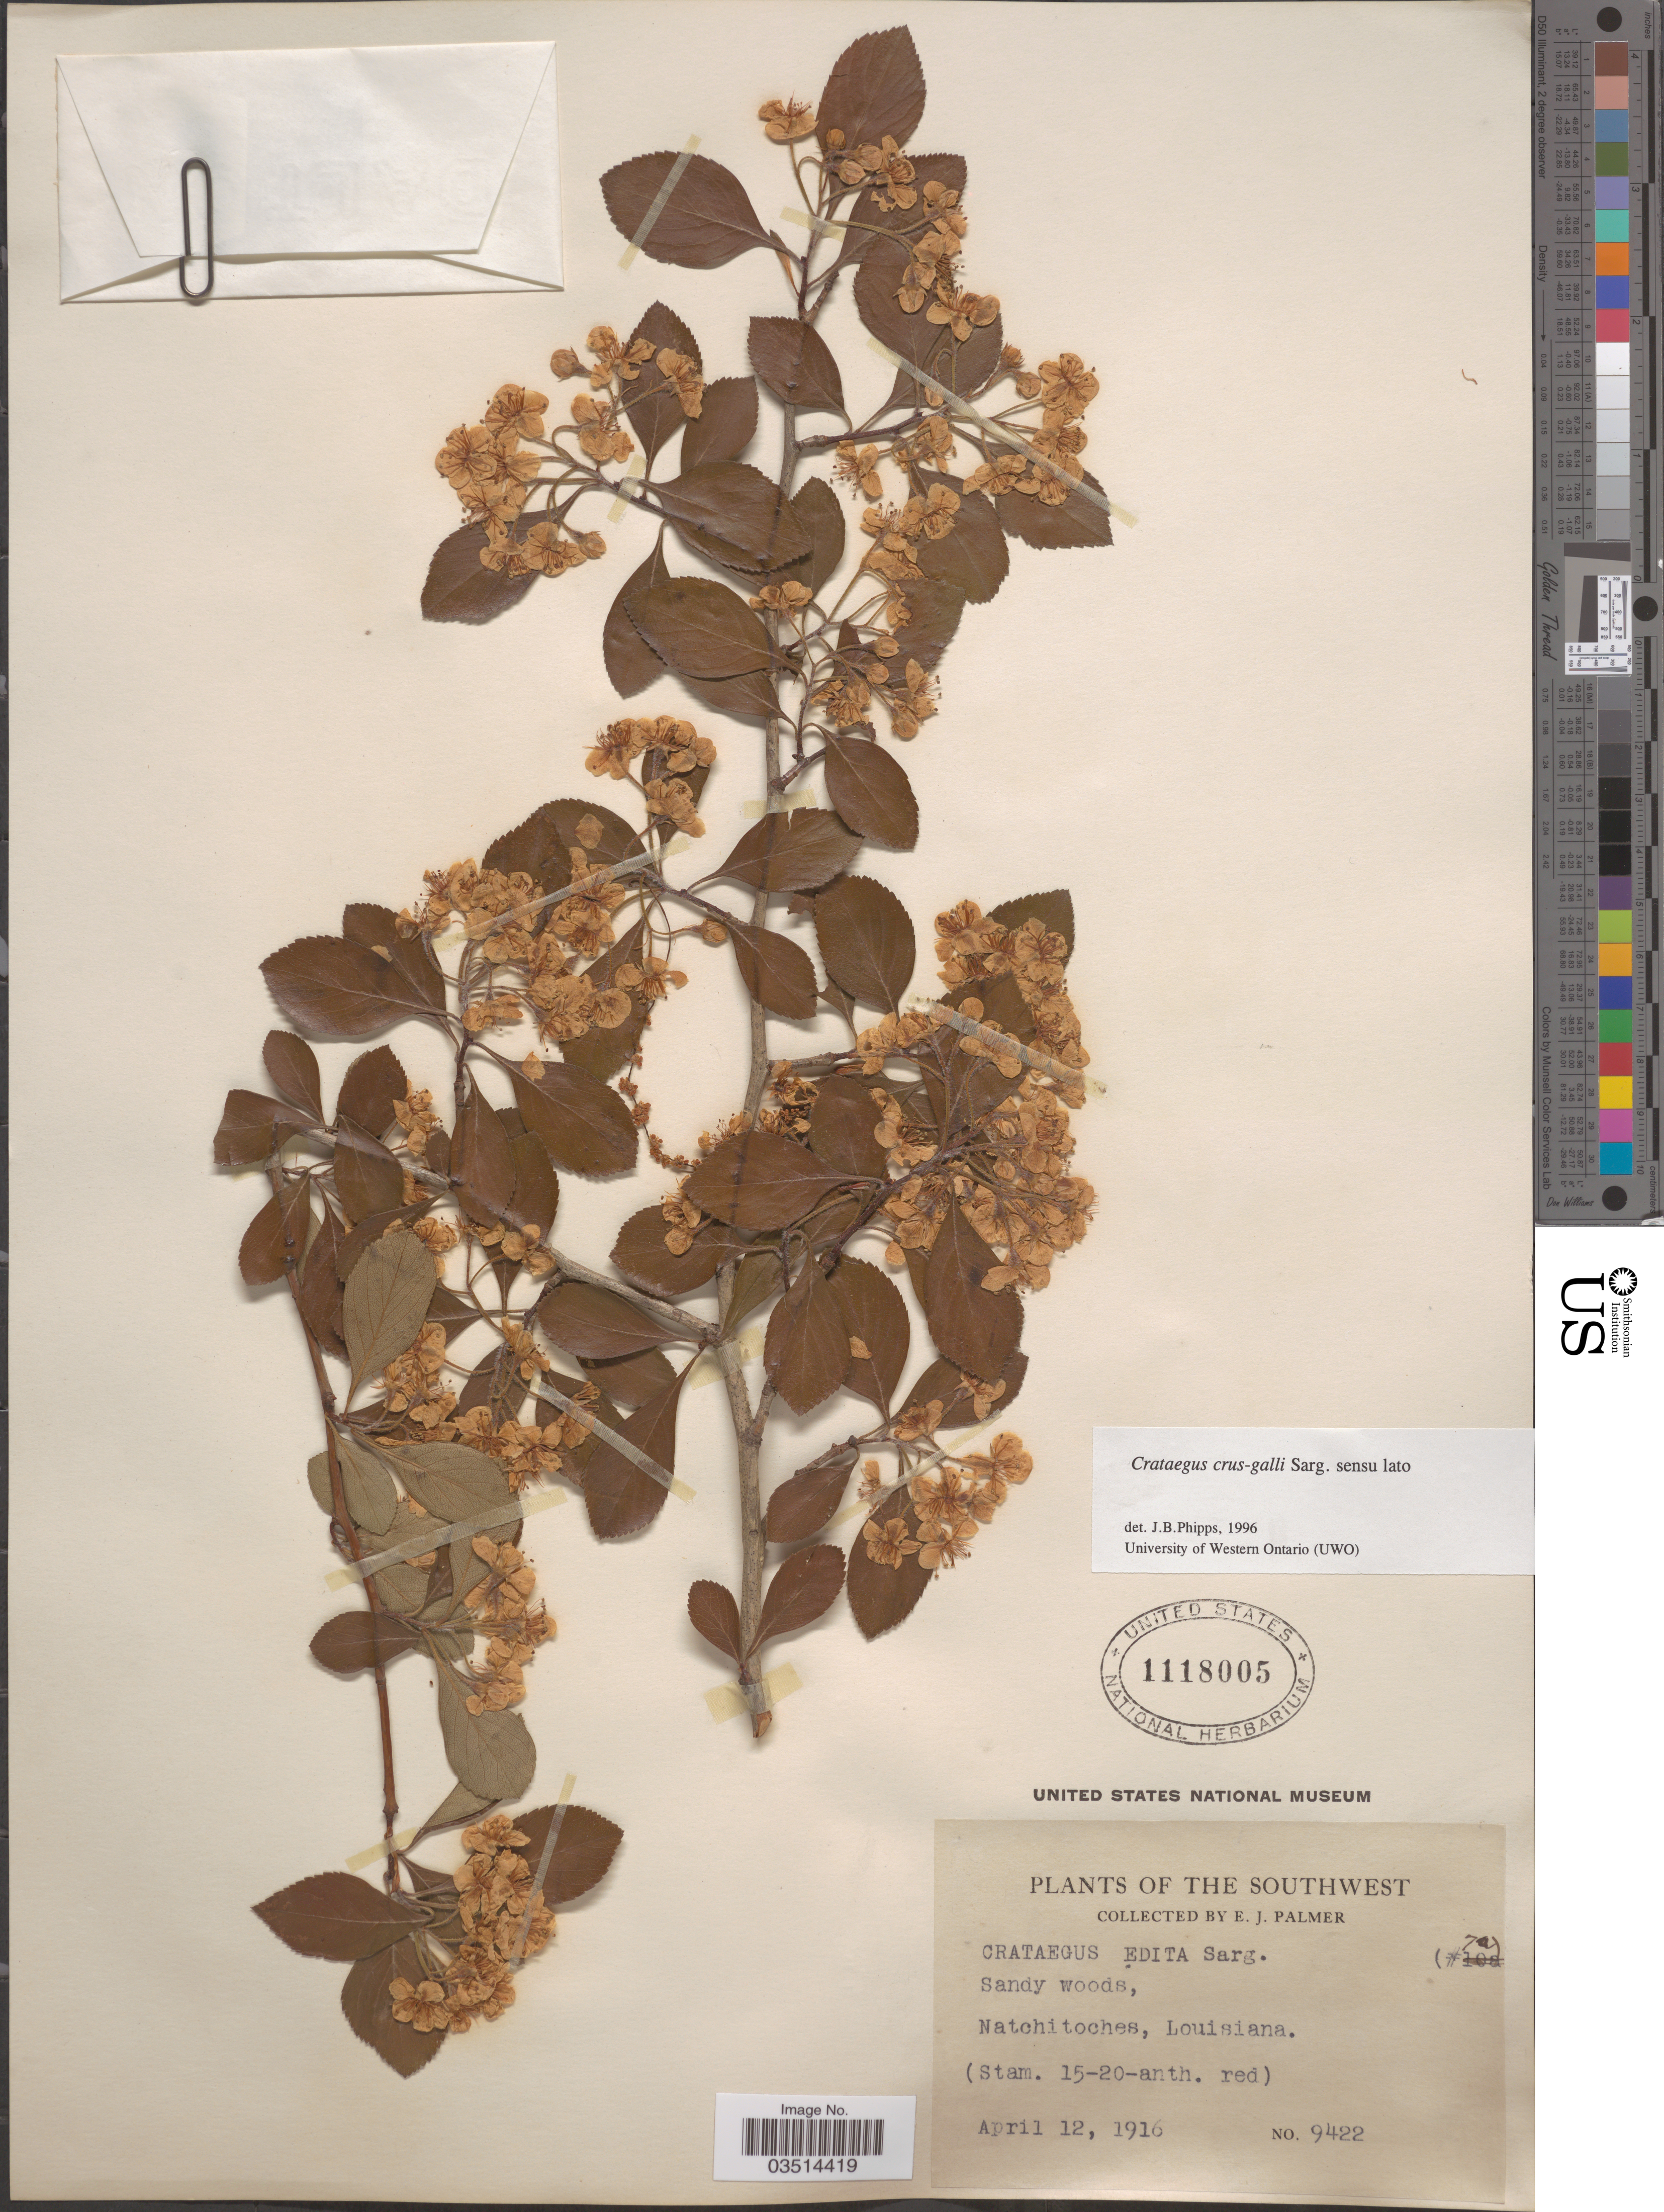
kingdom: Plantae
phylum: Tracheophyta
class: Magnoliopsida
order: Rosales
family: Rosaceae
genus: Crataegus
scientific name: Crataegus crus-galli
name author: L.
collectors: E. J. Palmer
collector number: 9422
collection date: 1916-04-12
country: United States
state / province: Louisiana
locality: The Southwest. Natchitoches.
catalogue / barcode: US 1118005